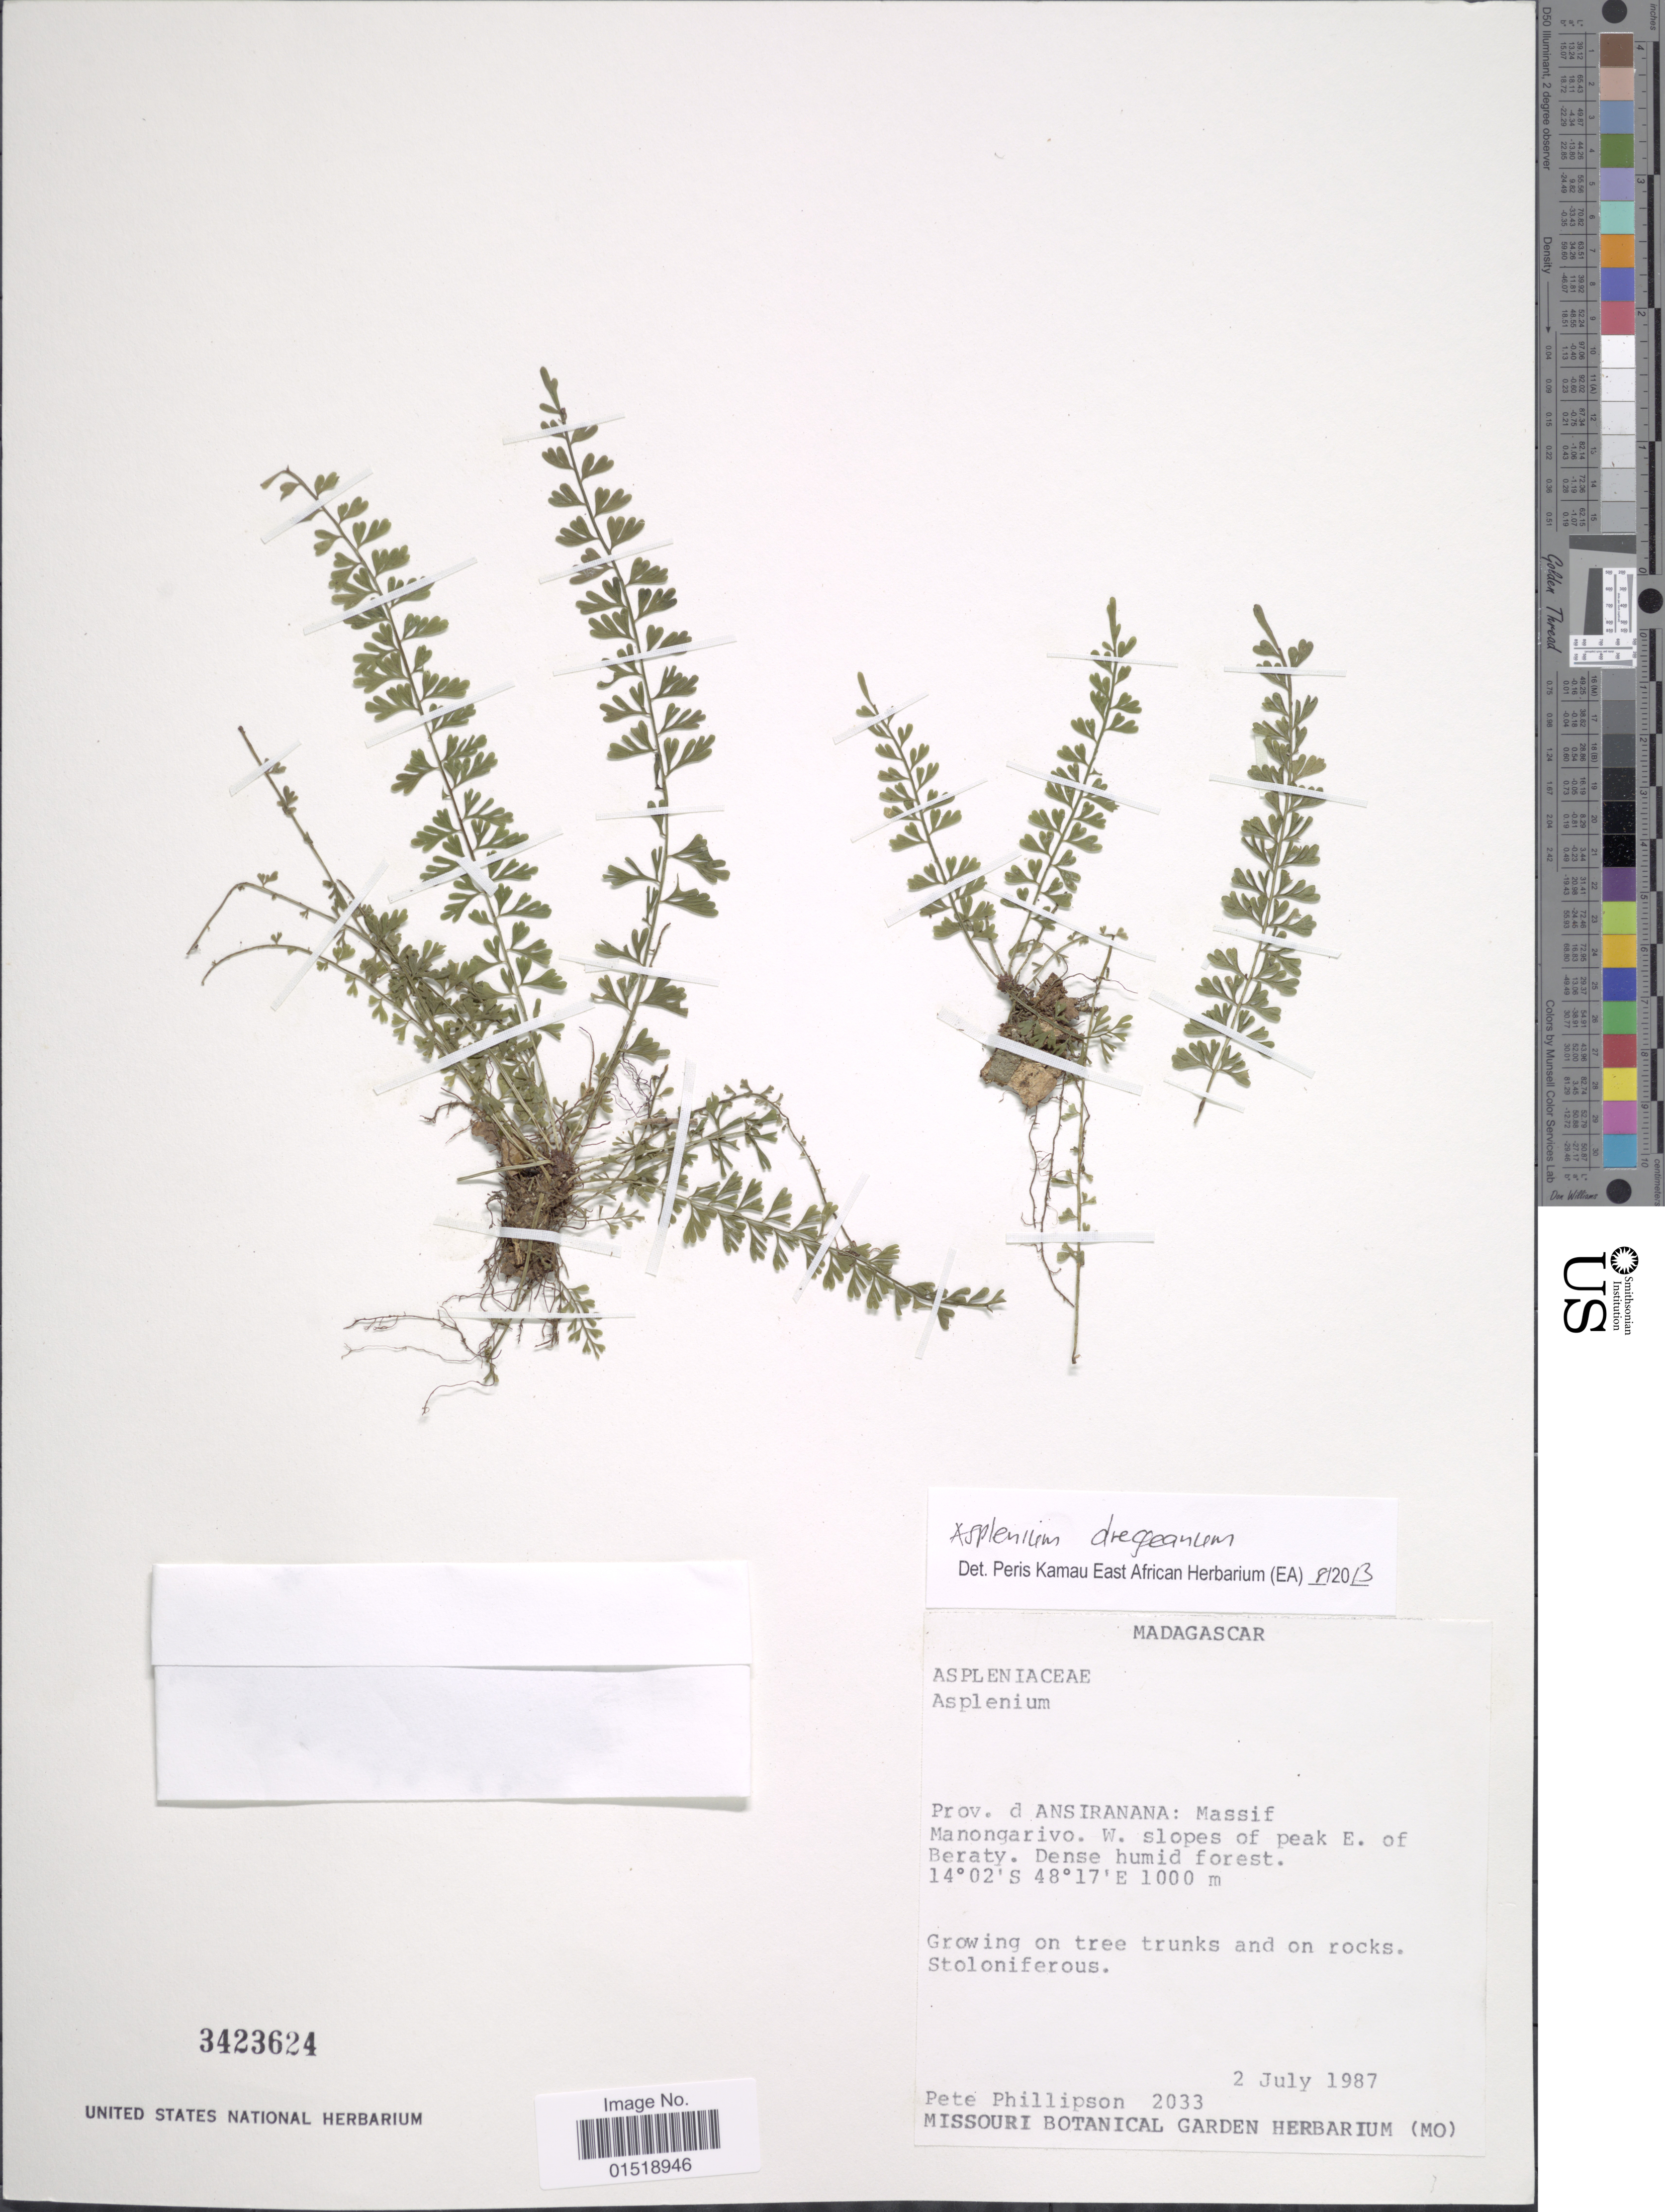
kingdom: Plantae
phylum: Tracheophyta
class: Polypodiopsida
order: Polypodiales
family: Aspleniaceae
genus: Asplenium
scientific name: Asplenium dregeanum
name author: Kunze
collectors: P. B. Phillipson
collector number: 2033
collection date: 1987-07-02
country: Madagascar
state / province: Diana / Sofia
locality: Prov. d Ansiranana: Massif Manongarivo. W. slopes of peak E. of Beraty.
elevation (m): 1000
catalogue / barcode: US 3423624